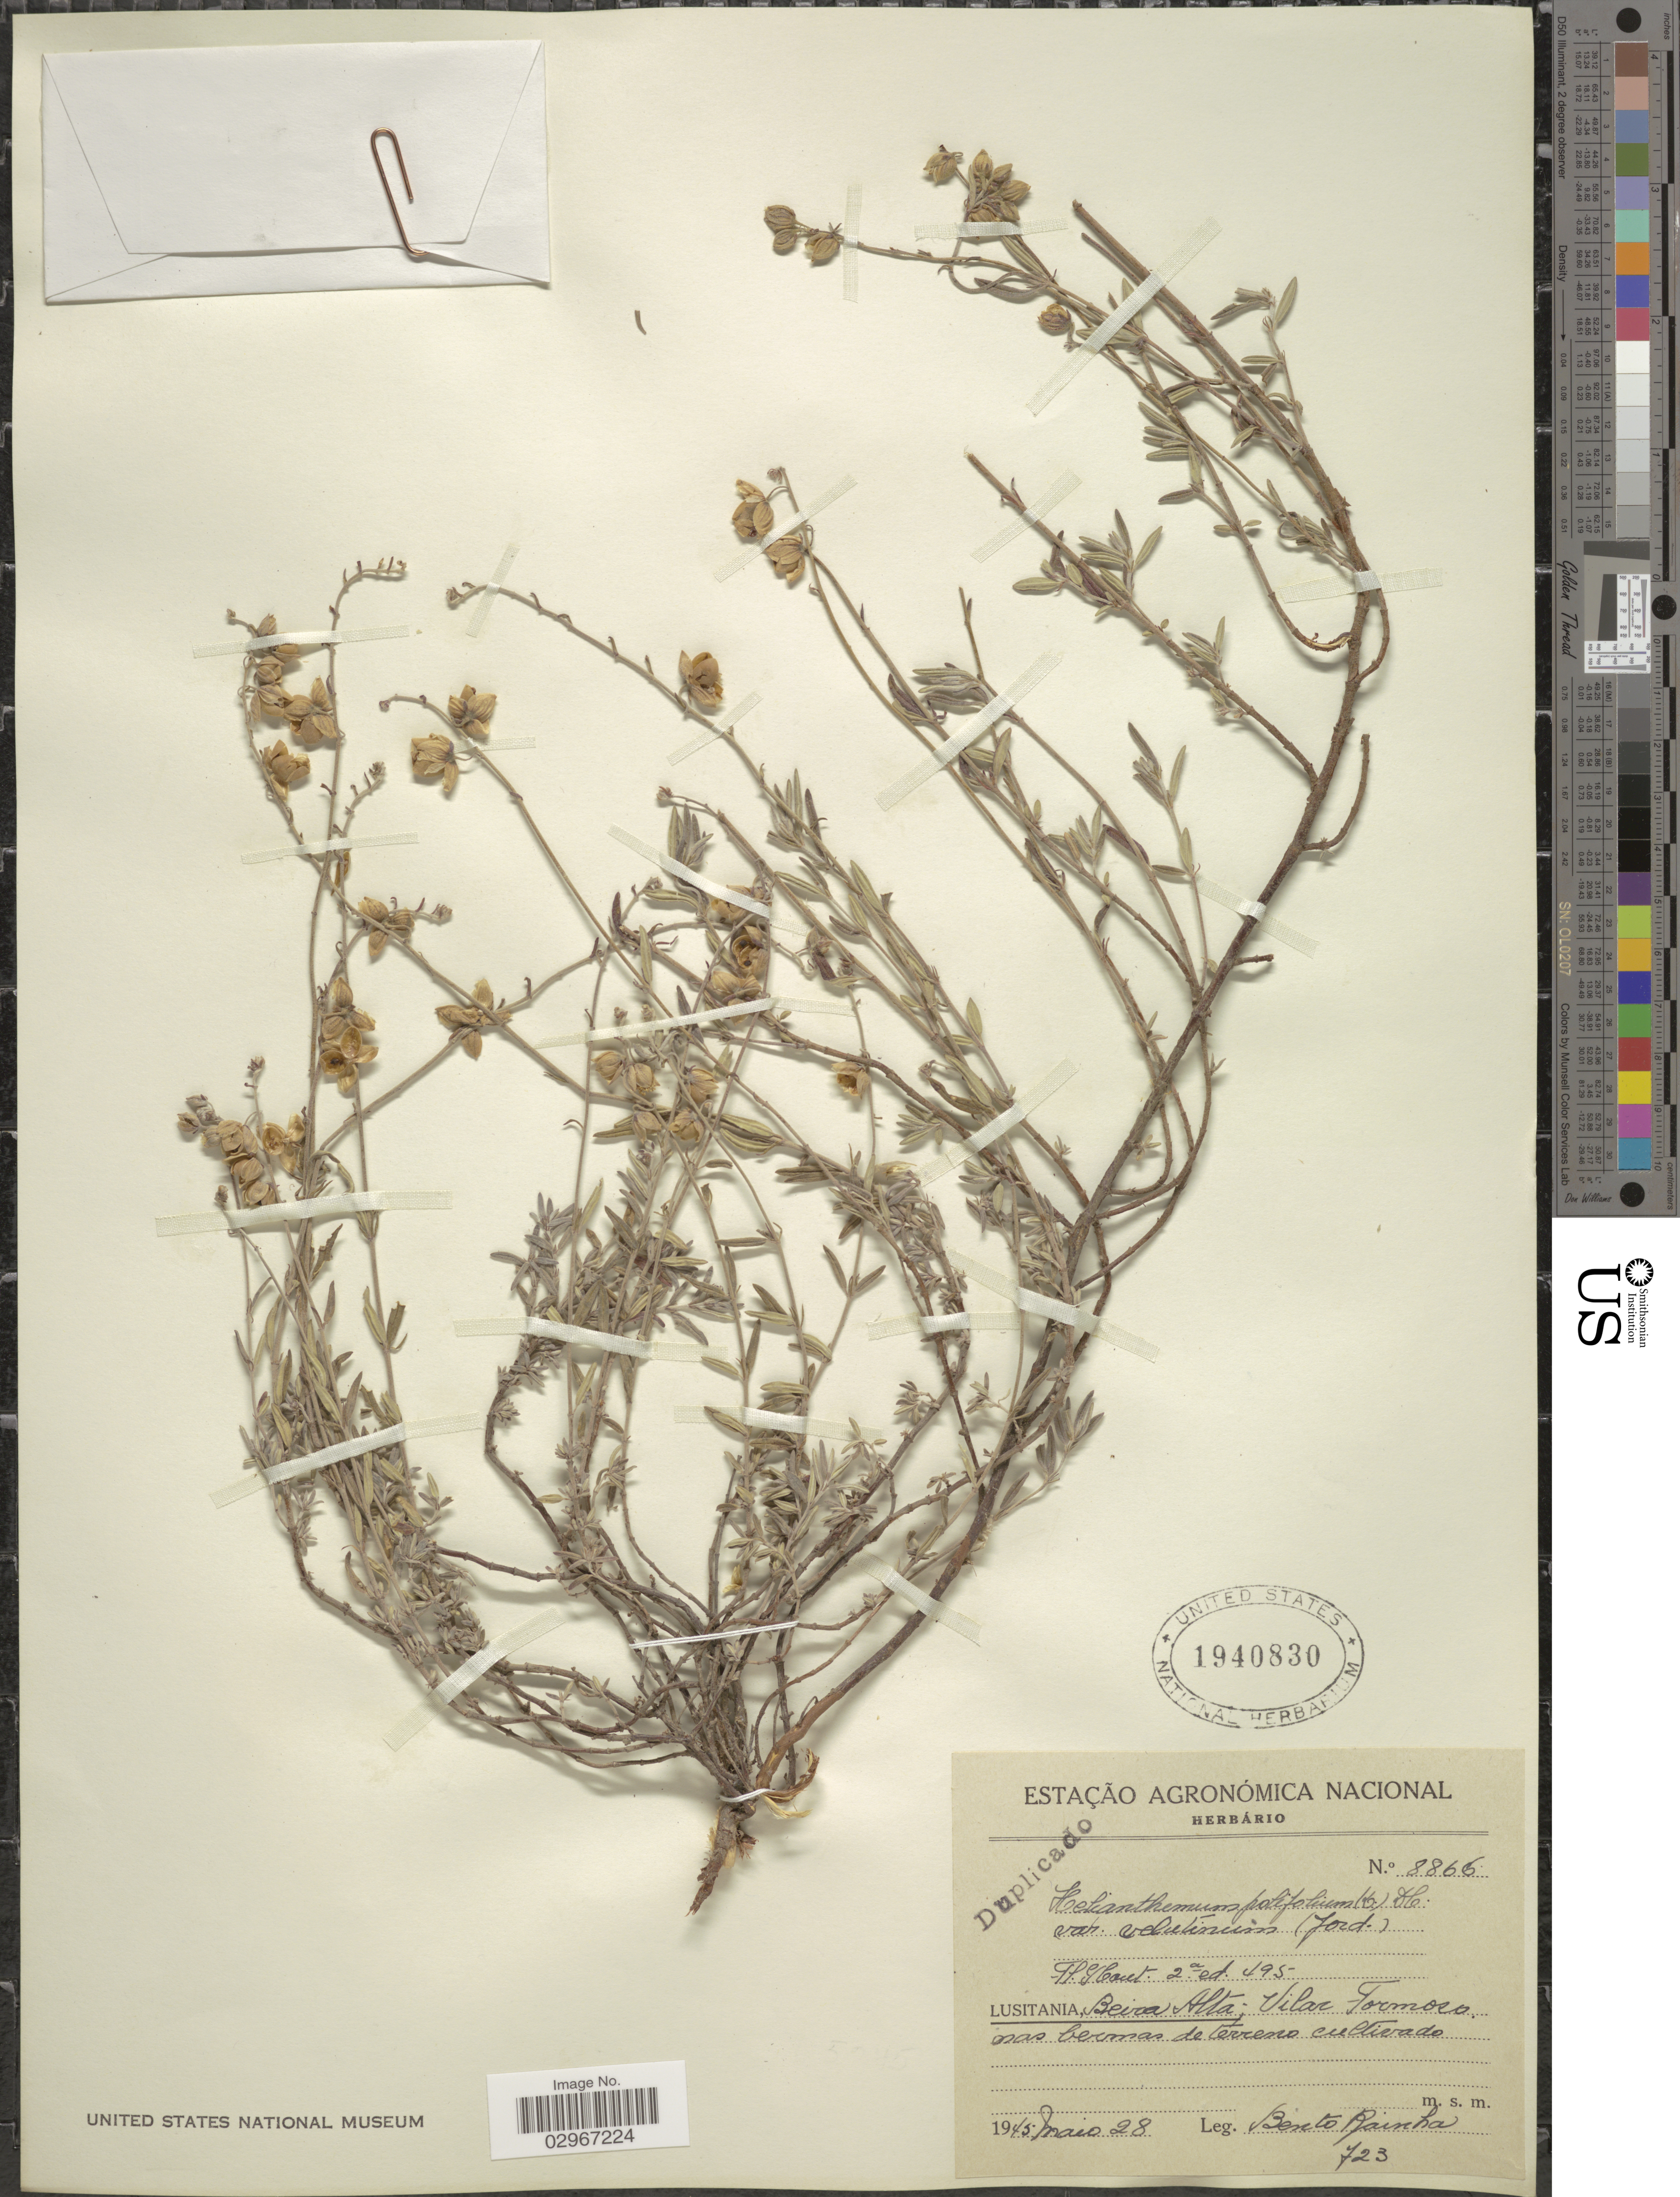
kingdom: Plantae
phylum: Tracheophyta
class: Magnoliopsida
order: Malvales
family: Cistaceae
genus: Helianthemum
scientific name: Helianthemum polifolium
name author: Mill.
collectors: B. Rainha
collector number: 723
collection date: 1945-05-28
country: Portugal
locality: Lusitania, Beira Alta; Vilar-Formoso, nas bermas de terreno cultivado.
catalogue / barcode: US 1940830